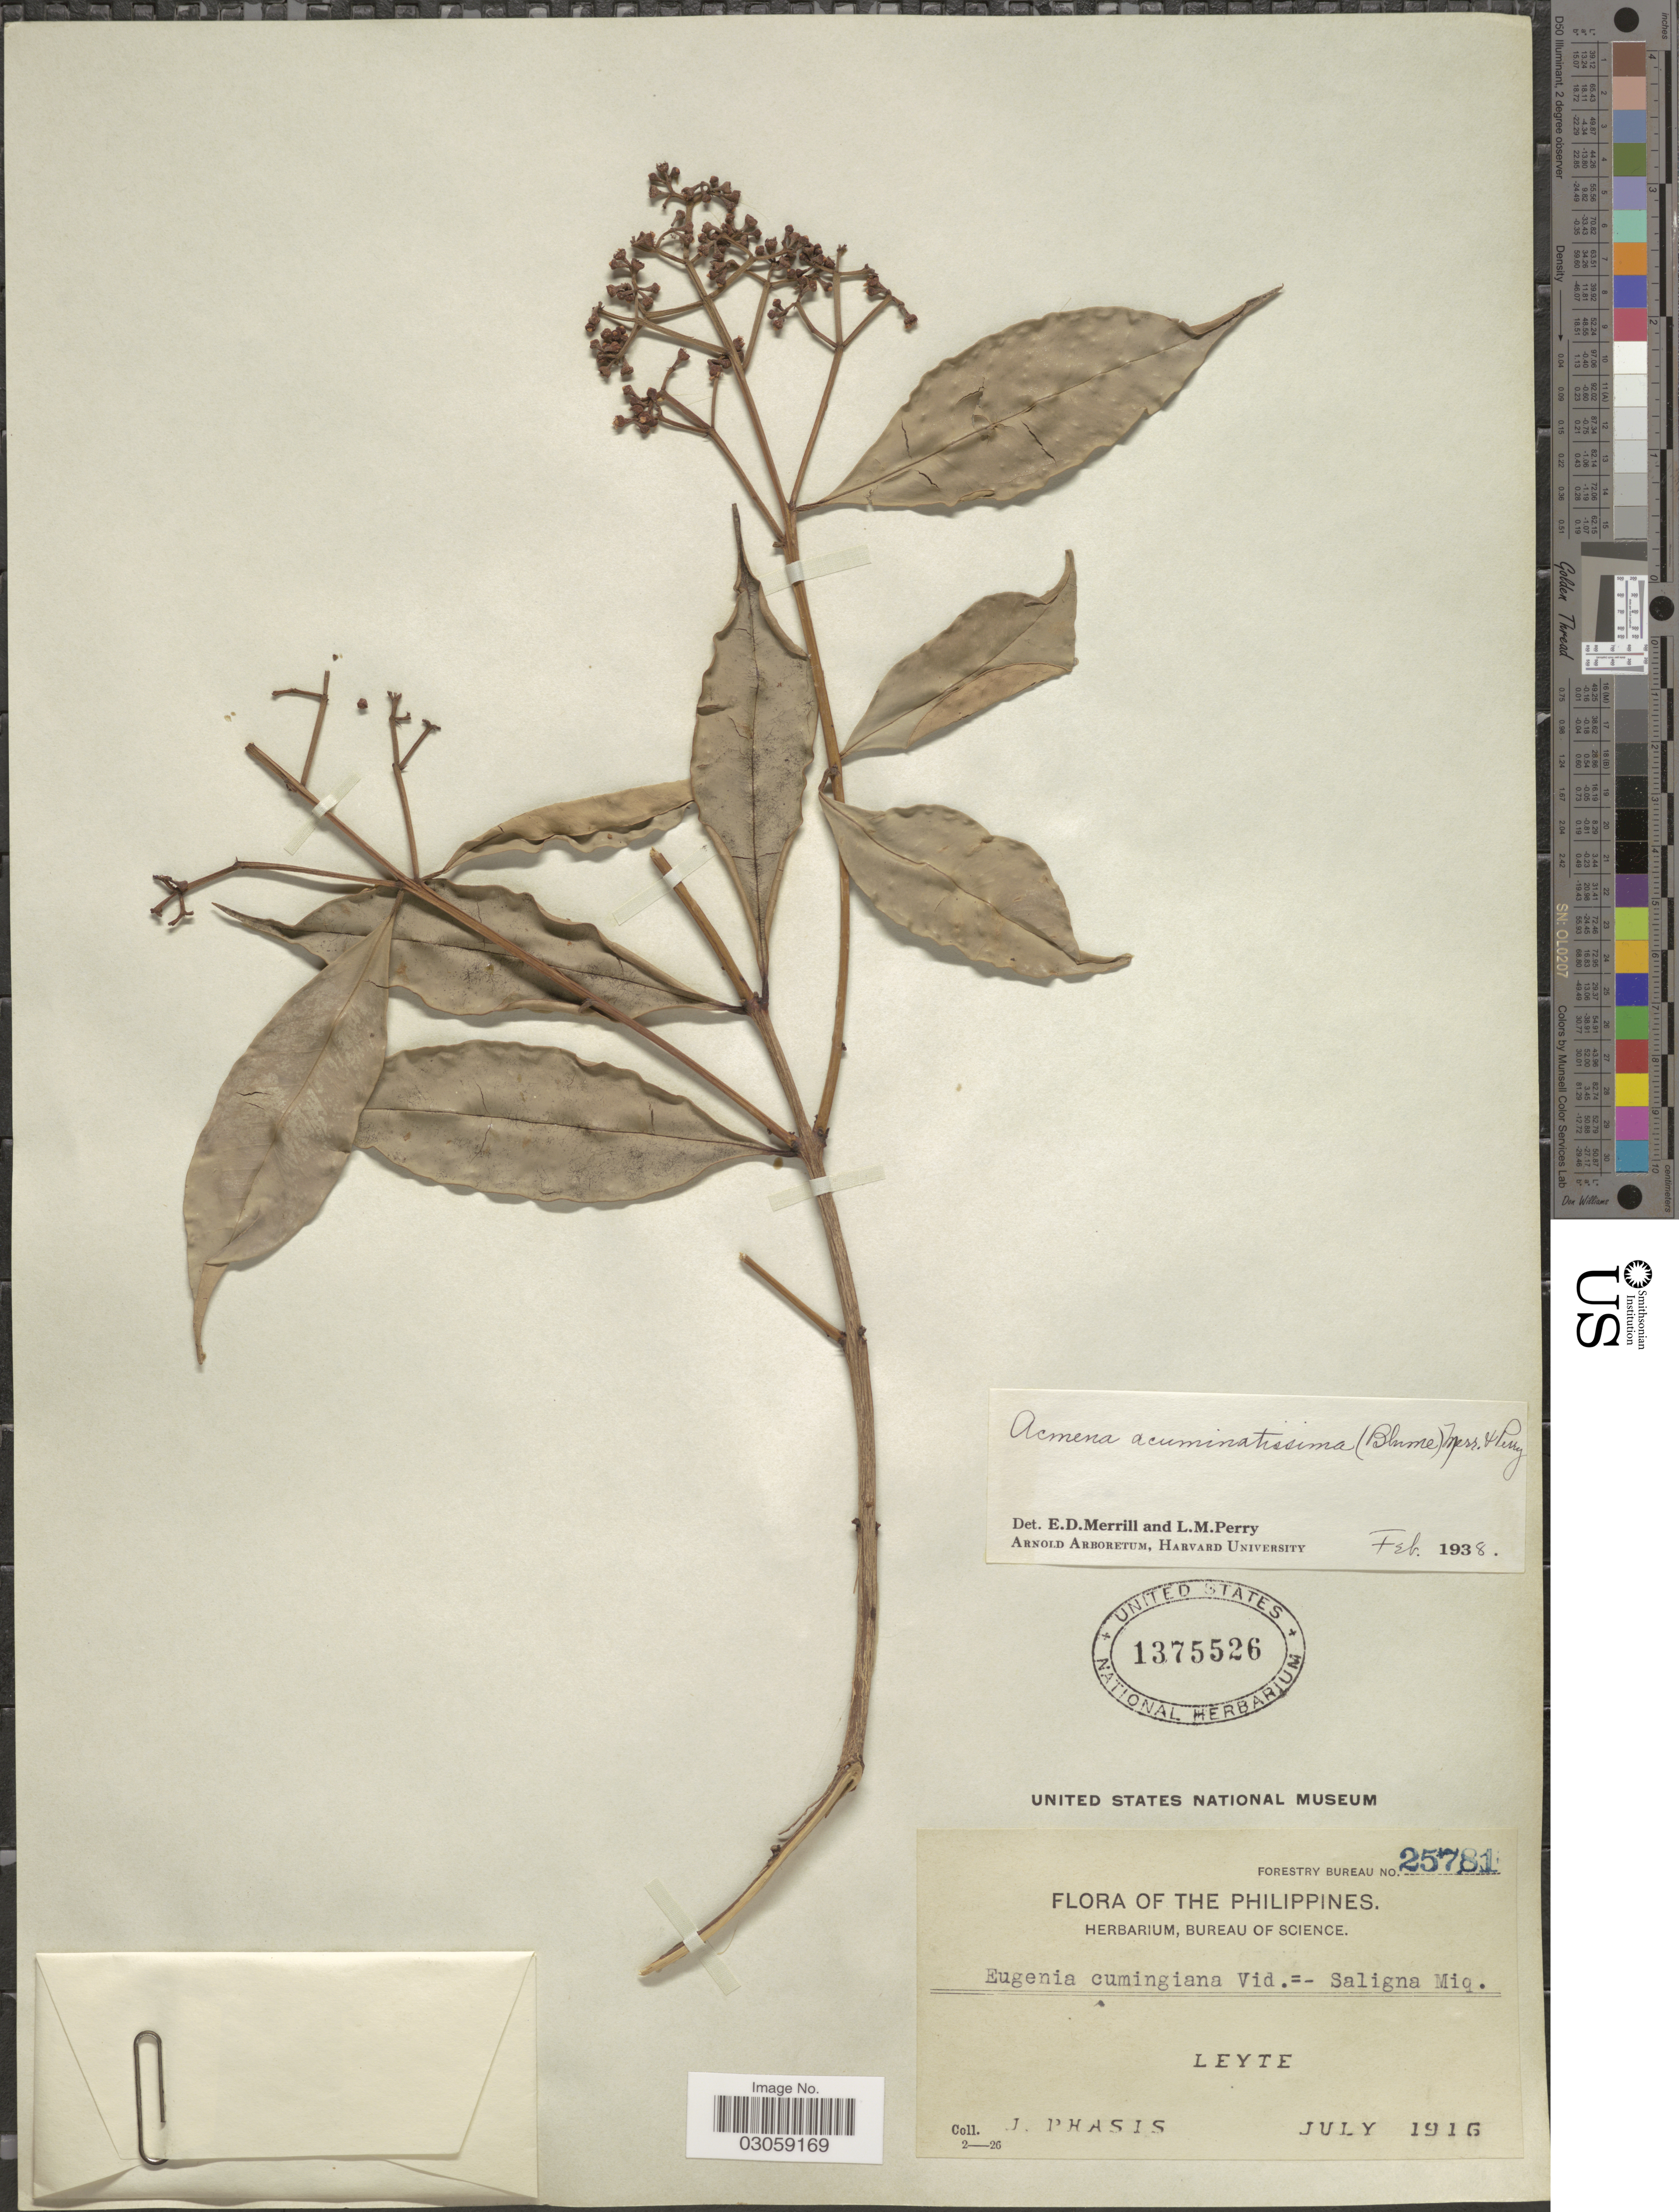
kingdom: Plantae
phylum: Tracheophyta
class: Magnoliopsida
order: Myrtales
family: Myrtaceae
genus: Syzygium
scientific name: Syzygium acuminatissimum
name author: (Blume) DC.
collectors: J. Phasis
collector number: Forestry Bureau 25781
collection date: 1916-07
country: Philippines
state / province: Eastern Visayas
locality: Leyte.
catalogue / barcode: US 1375526